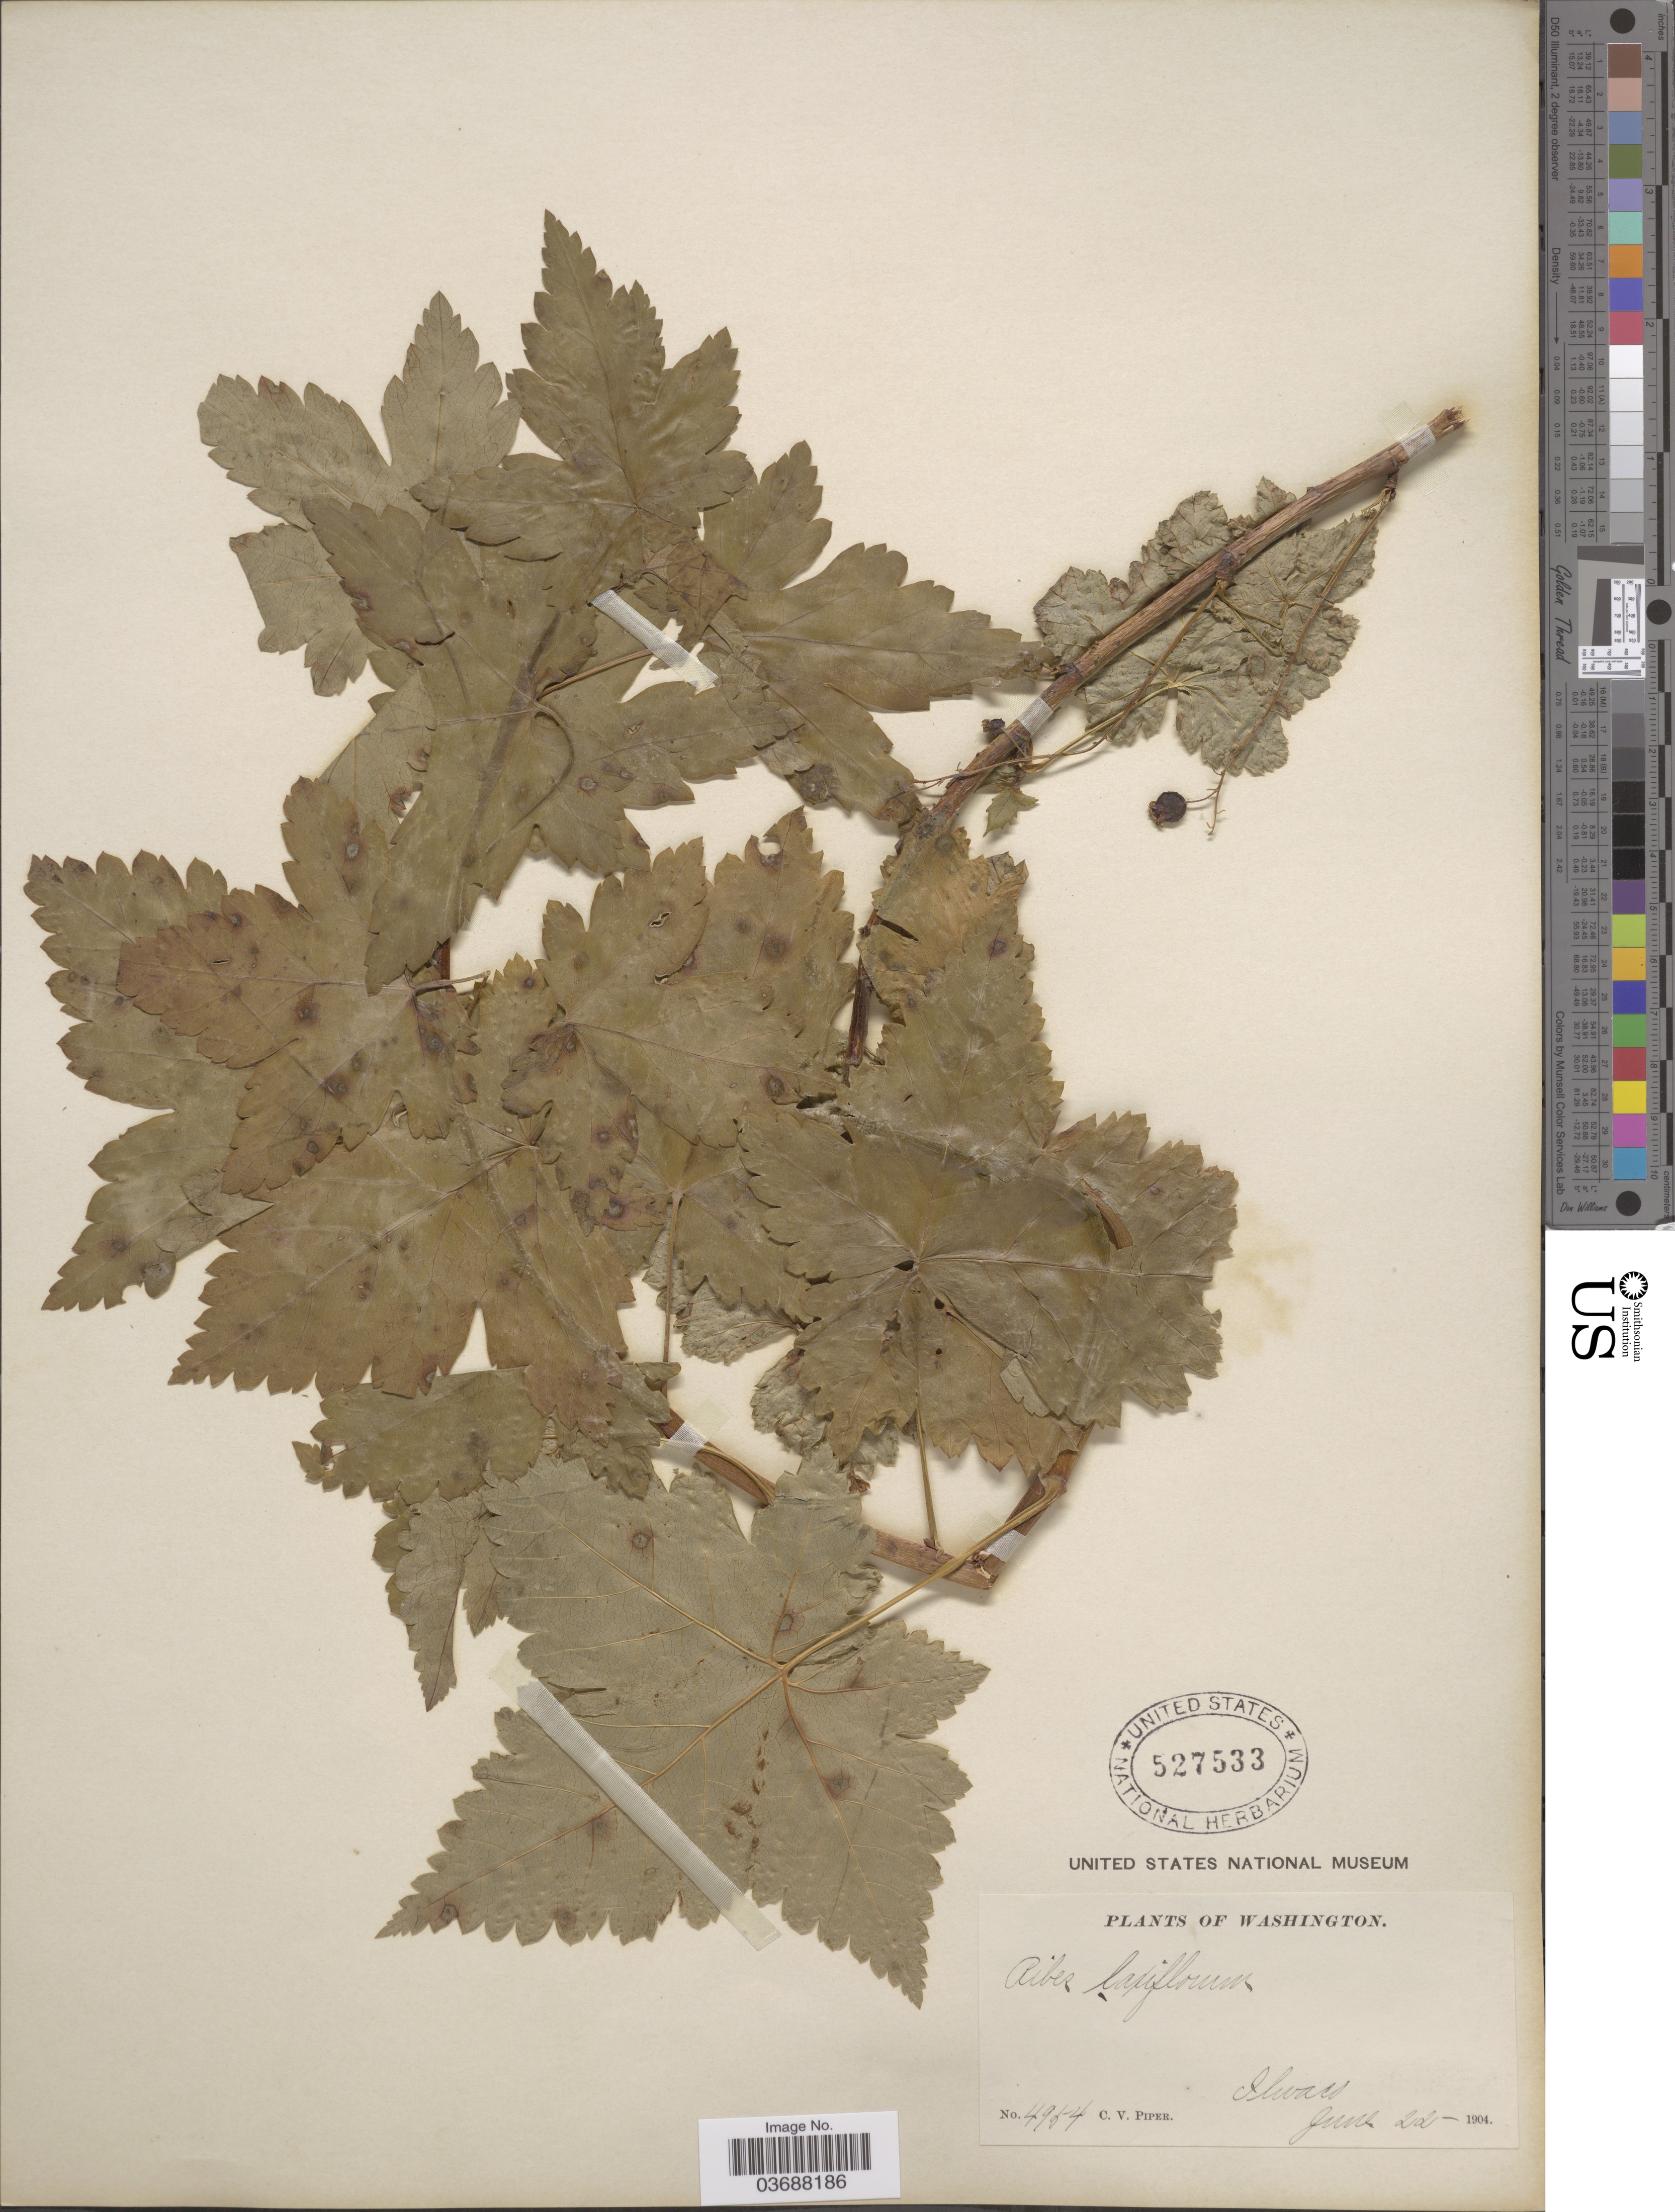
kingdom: Plantae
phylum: Tracheophyta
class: Magnoliopsida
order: Saxifragales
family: Grossulariaceae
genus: Ribes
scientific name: Ribes laxiflorum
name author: Pursh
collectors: C. V. Piper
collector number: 4954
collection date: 1904-06-22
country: United States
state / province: Washington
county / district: Pacific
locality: Ilwaco.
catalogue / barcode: US 527533